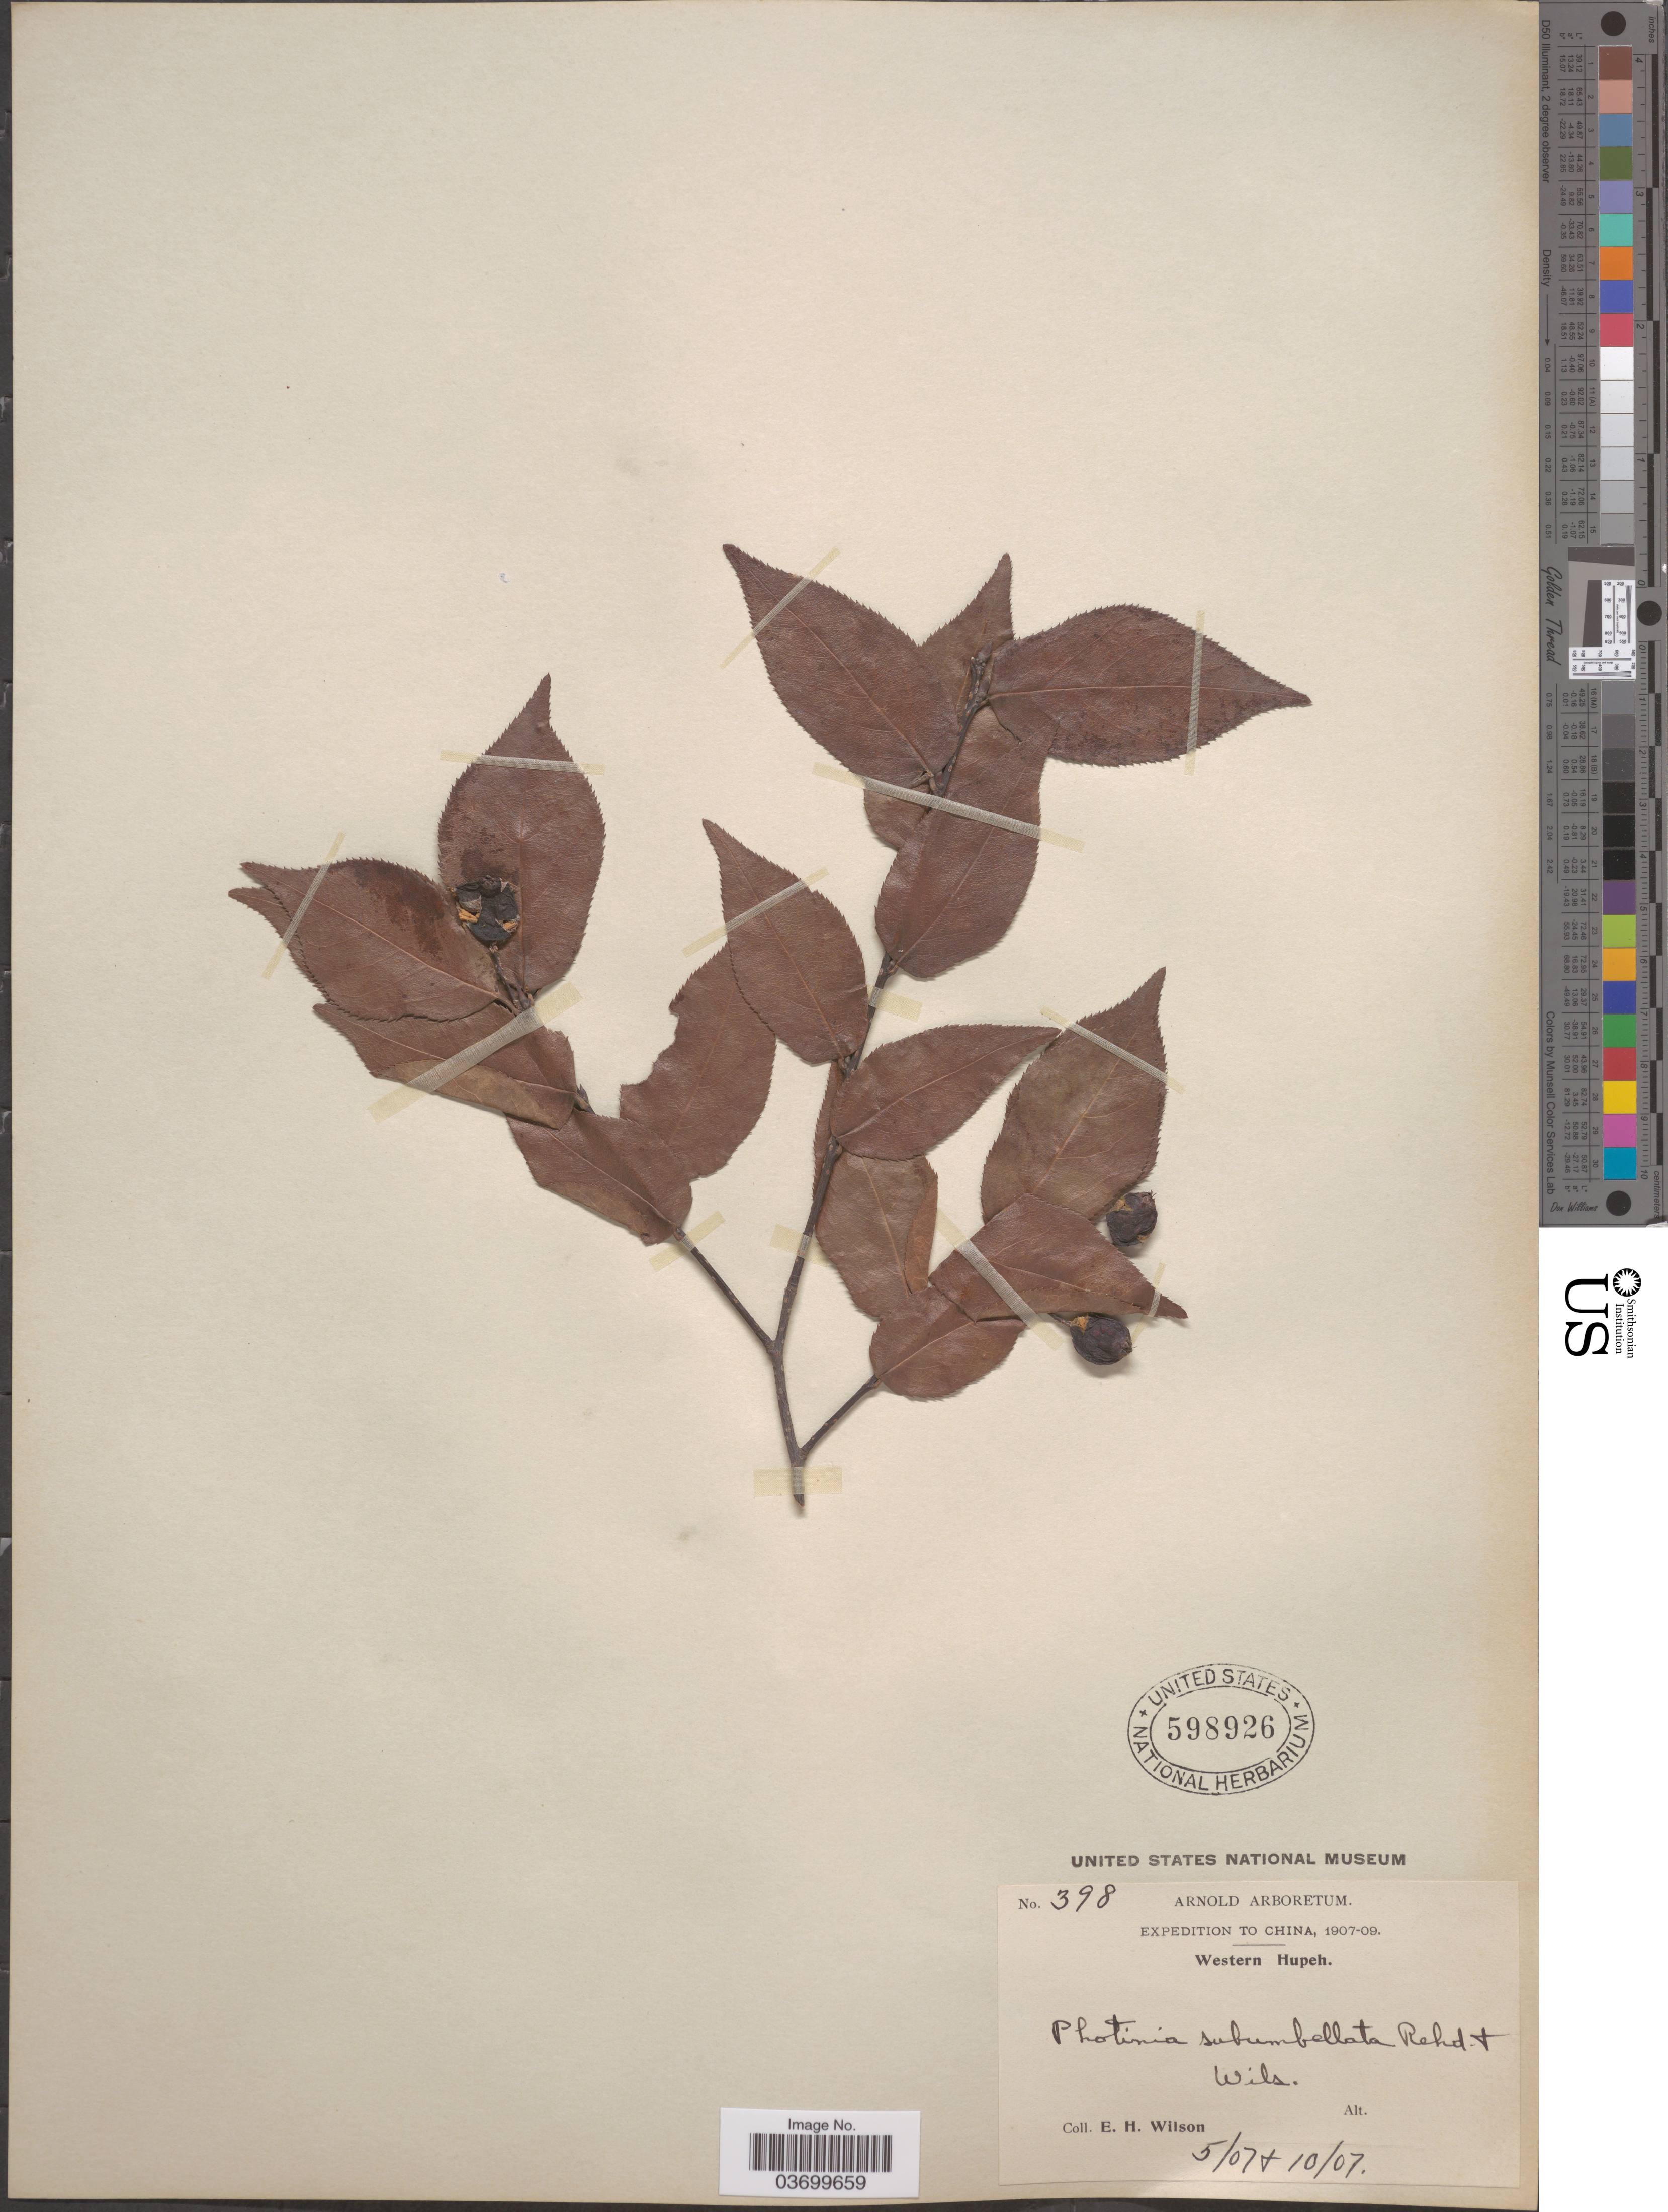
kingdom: Plantae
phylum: Tracheophyta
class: Magnoliopsida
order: Rosales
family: Rosaceae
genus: Photinia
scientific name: Photinia subumbellata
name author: Rehder & E.H. Wilson in Sarg.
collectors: E. Wilson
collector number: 398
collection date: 1907-05/1907-10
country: China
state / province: Hubei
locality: Western Hupeh.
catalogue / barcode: US 598926